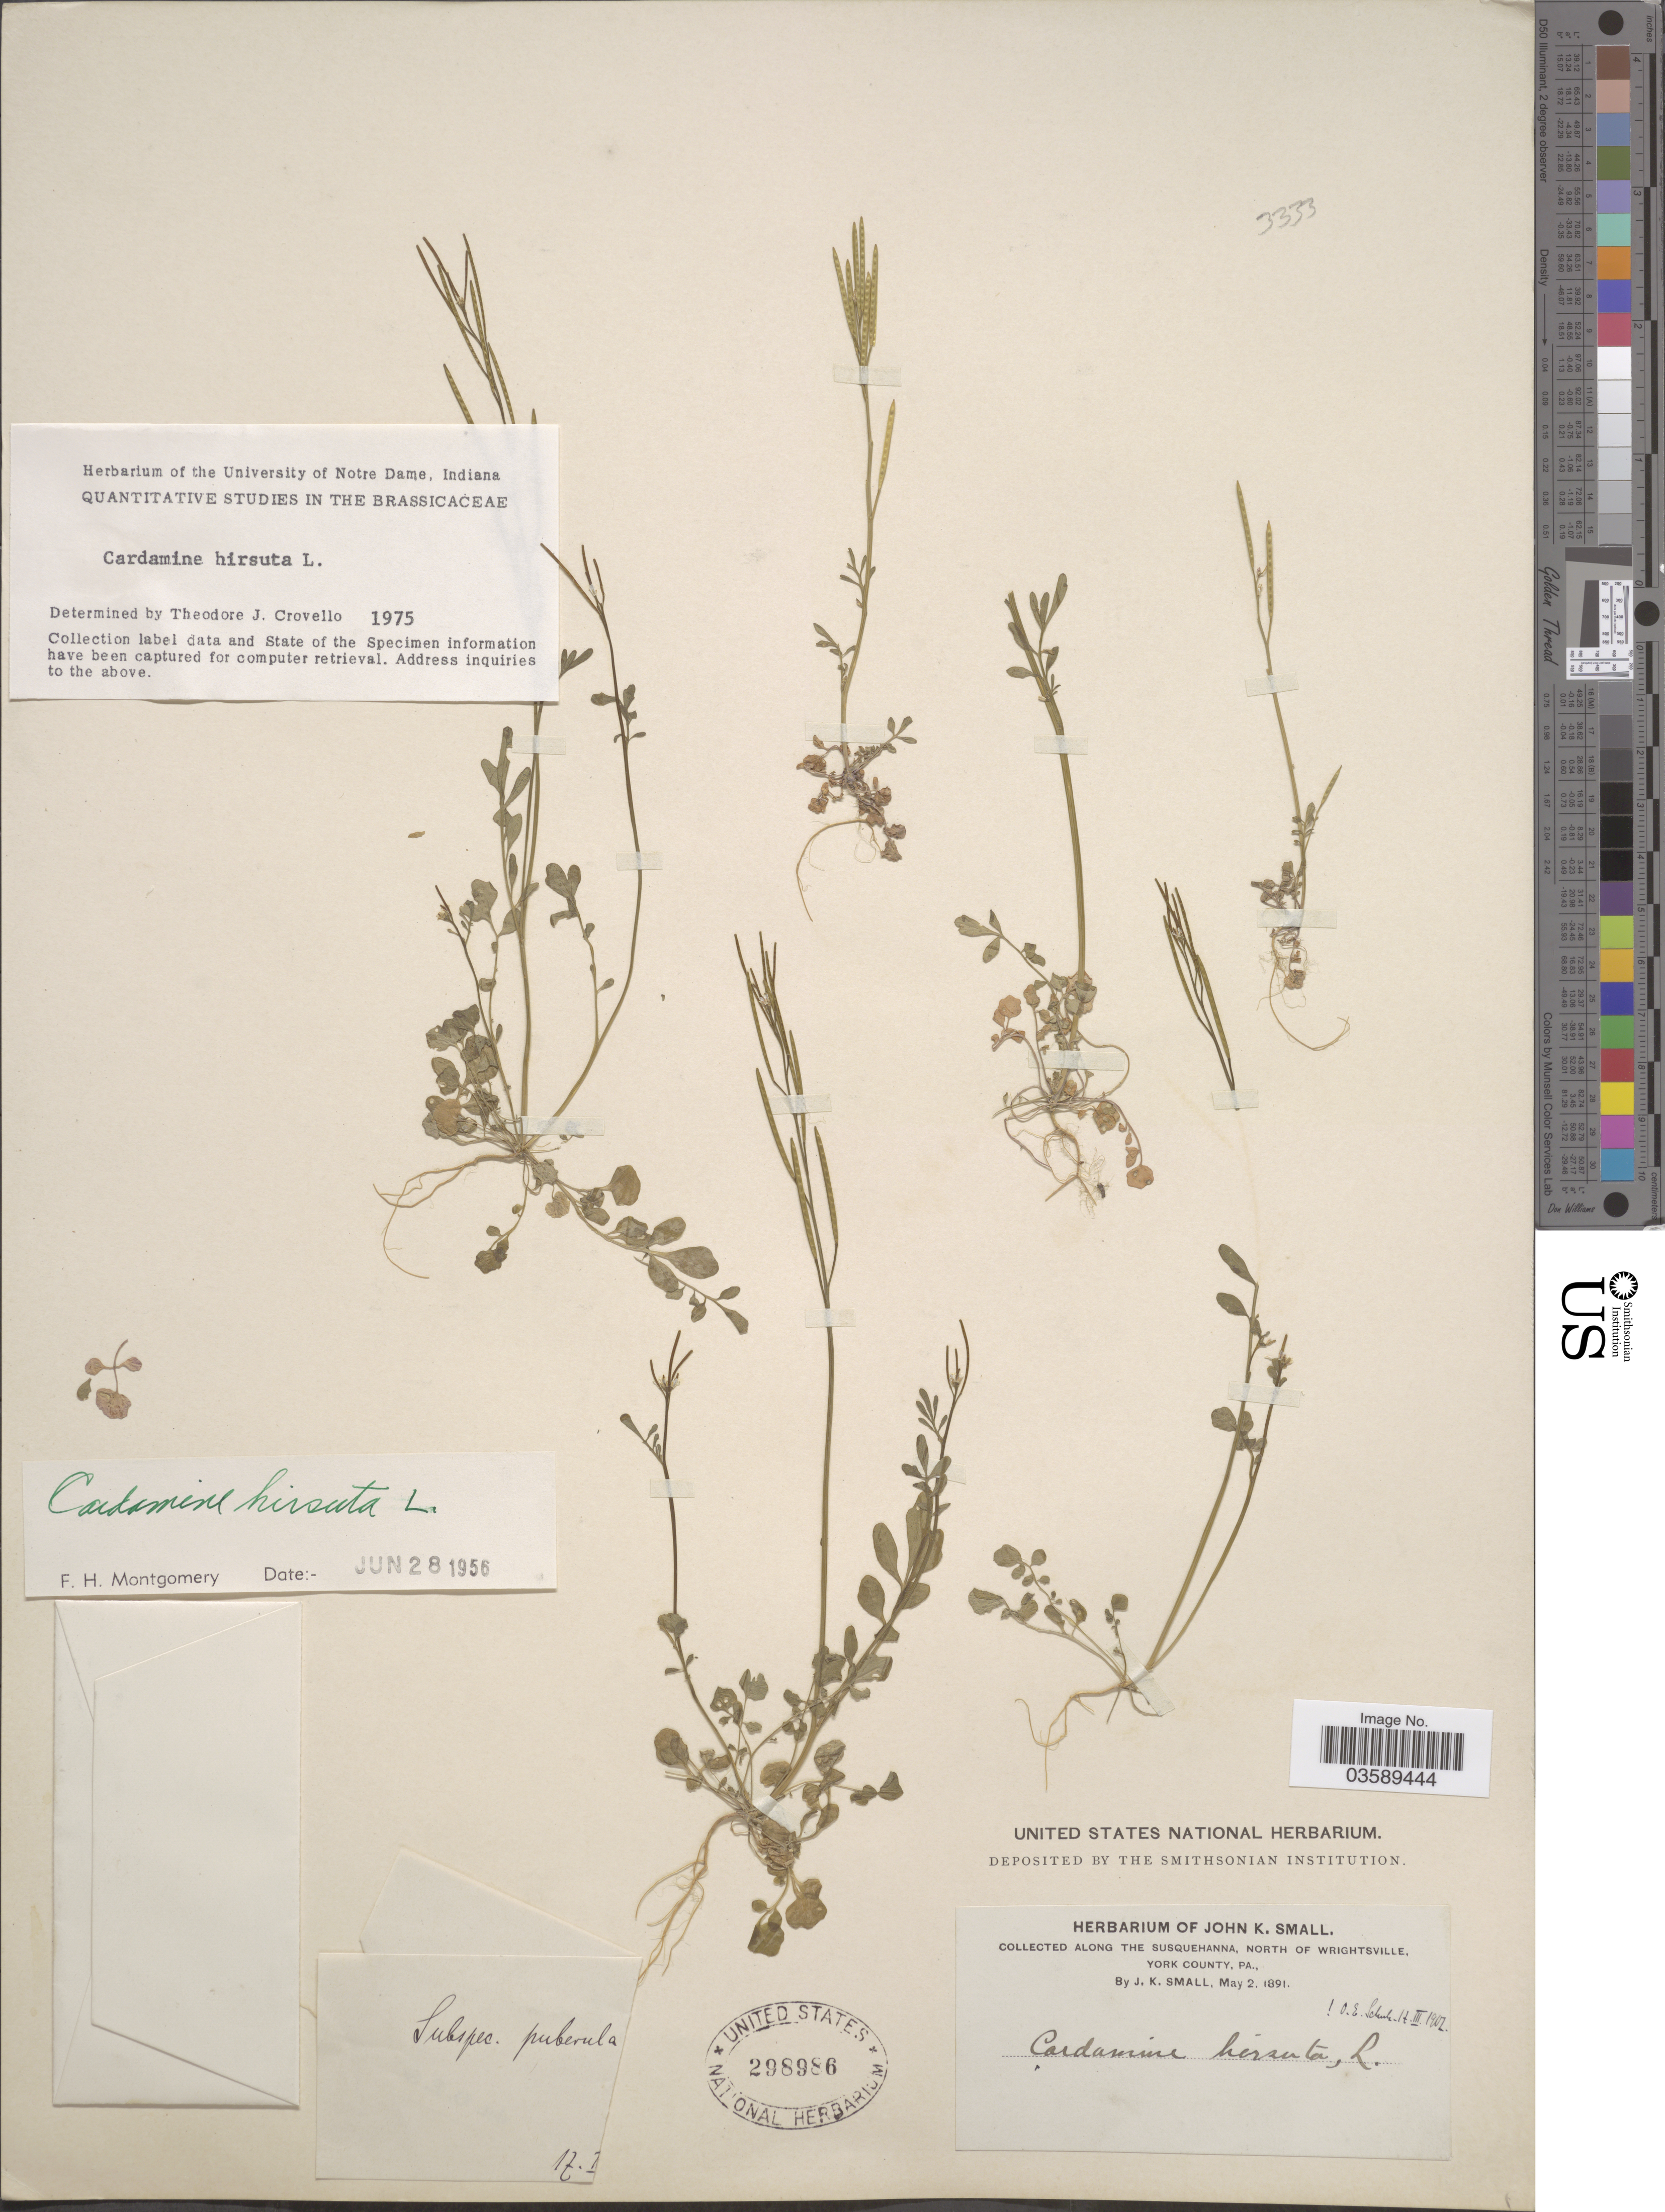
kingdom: Plantae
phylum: Tracheophyta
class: Magnoliopsida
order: Brassicales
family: Brassicaceae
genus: Cardamine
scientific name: Cardamine hirsuta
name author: L.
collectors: J. K. Small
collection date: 1891-05-02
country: United States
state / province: Pennsylvania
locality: Along the Susquehanna, North of Wrightsville, York County.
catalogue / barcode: US 298986